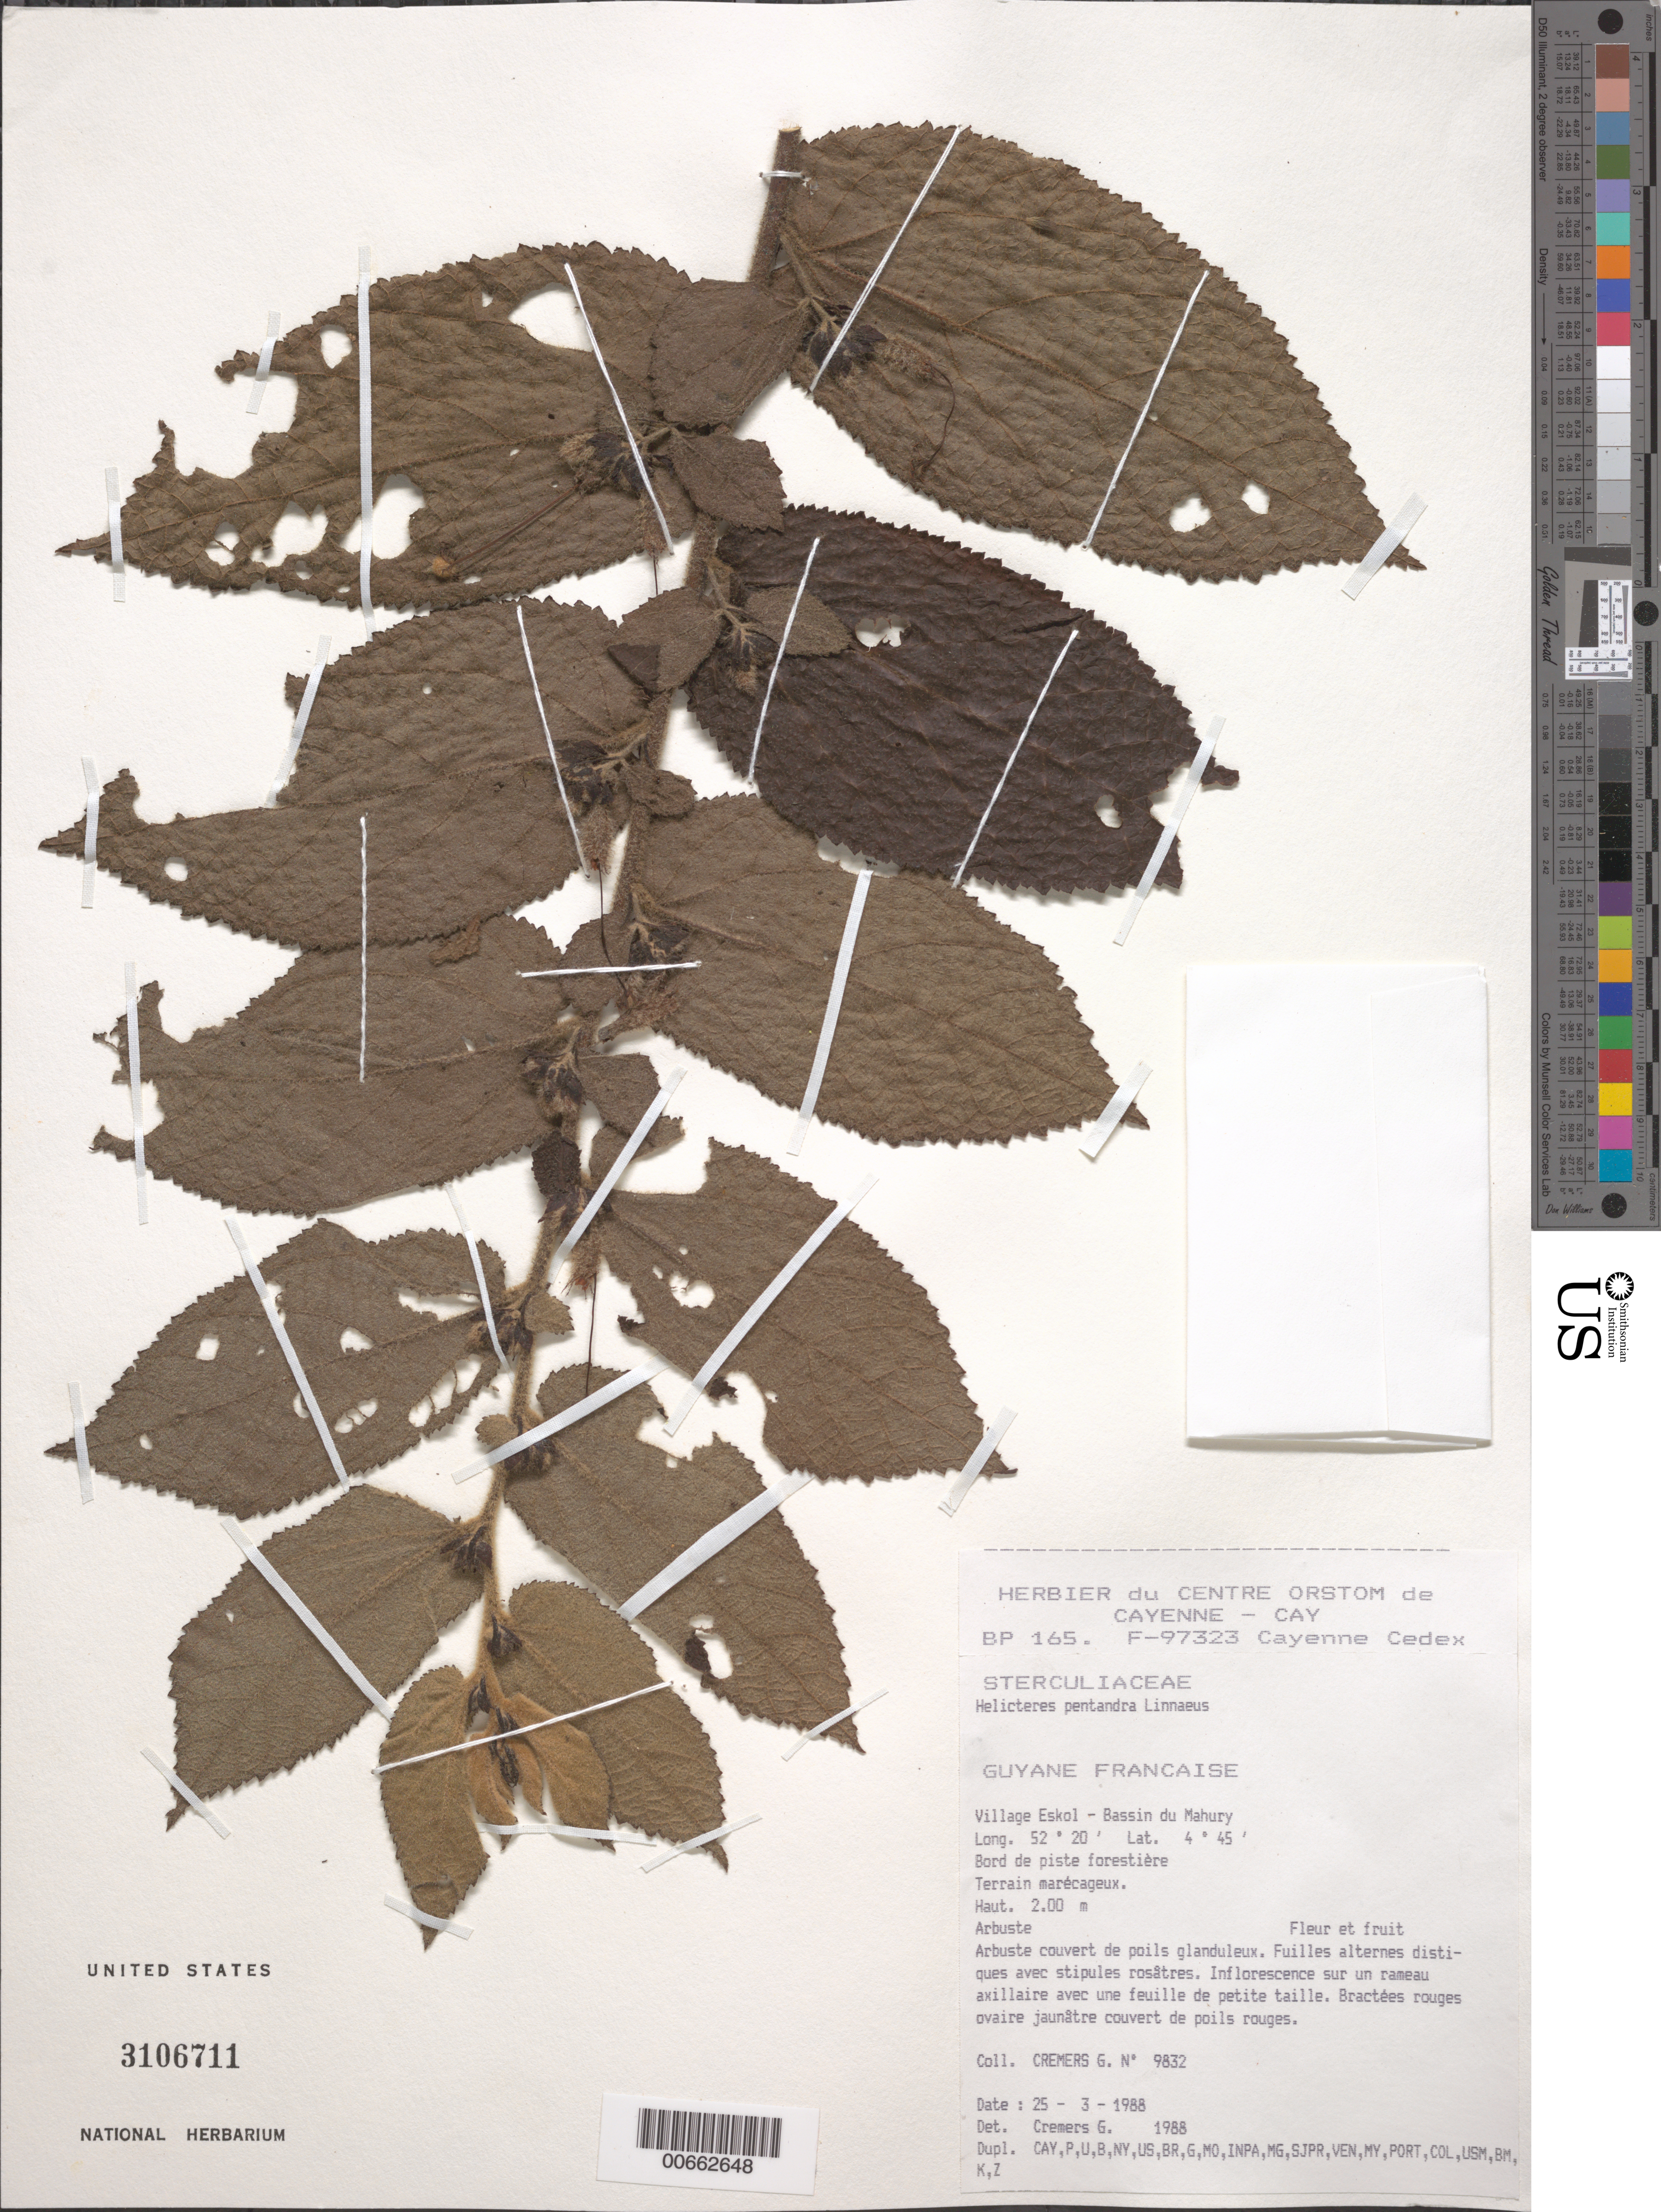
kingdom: Plantae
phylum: Tracheophyta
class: Magnoliopsida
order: Malvales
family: Malvaceae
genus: Helicteres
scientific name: Helicteres pentandra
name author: L.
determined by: Cremers, Georges A.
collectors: G. Cremers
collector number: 9832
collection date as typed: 25 Mar 1988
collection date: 1988-03-25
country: French Guiana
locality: Village Eskol, Bassin du Mahury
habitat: Bord de piste forestière, terrain marécageux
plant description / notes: CAY, US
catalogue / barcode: US 3106711